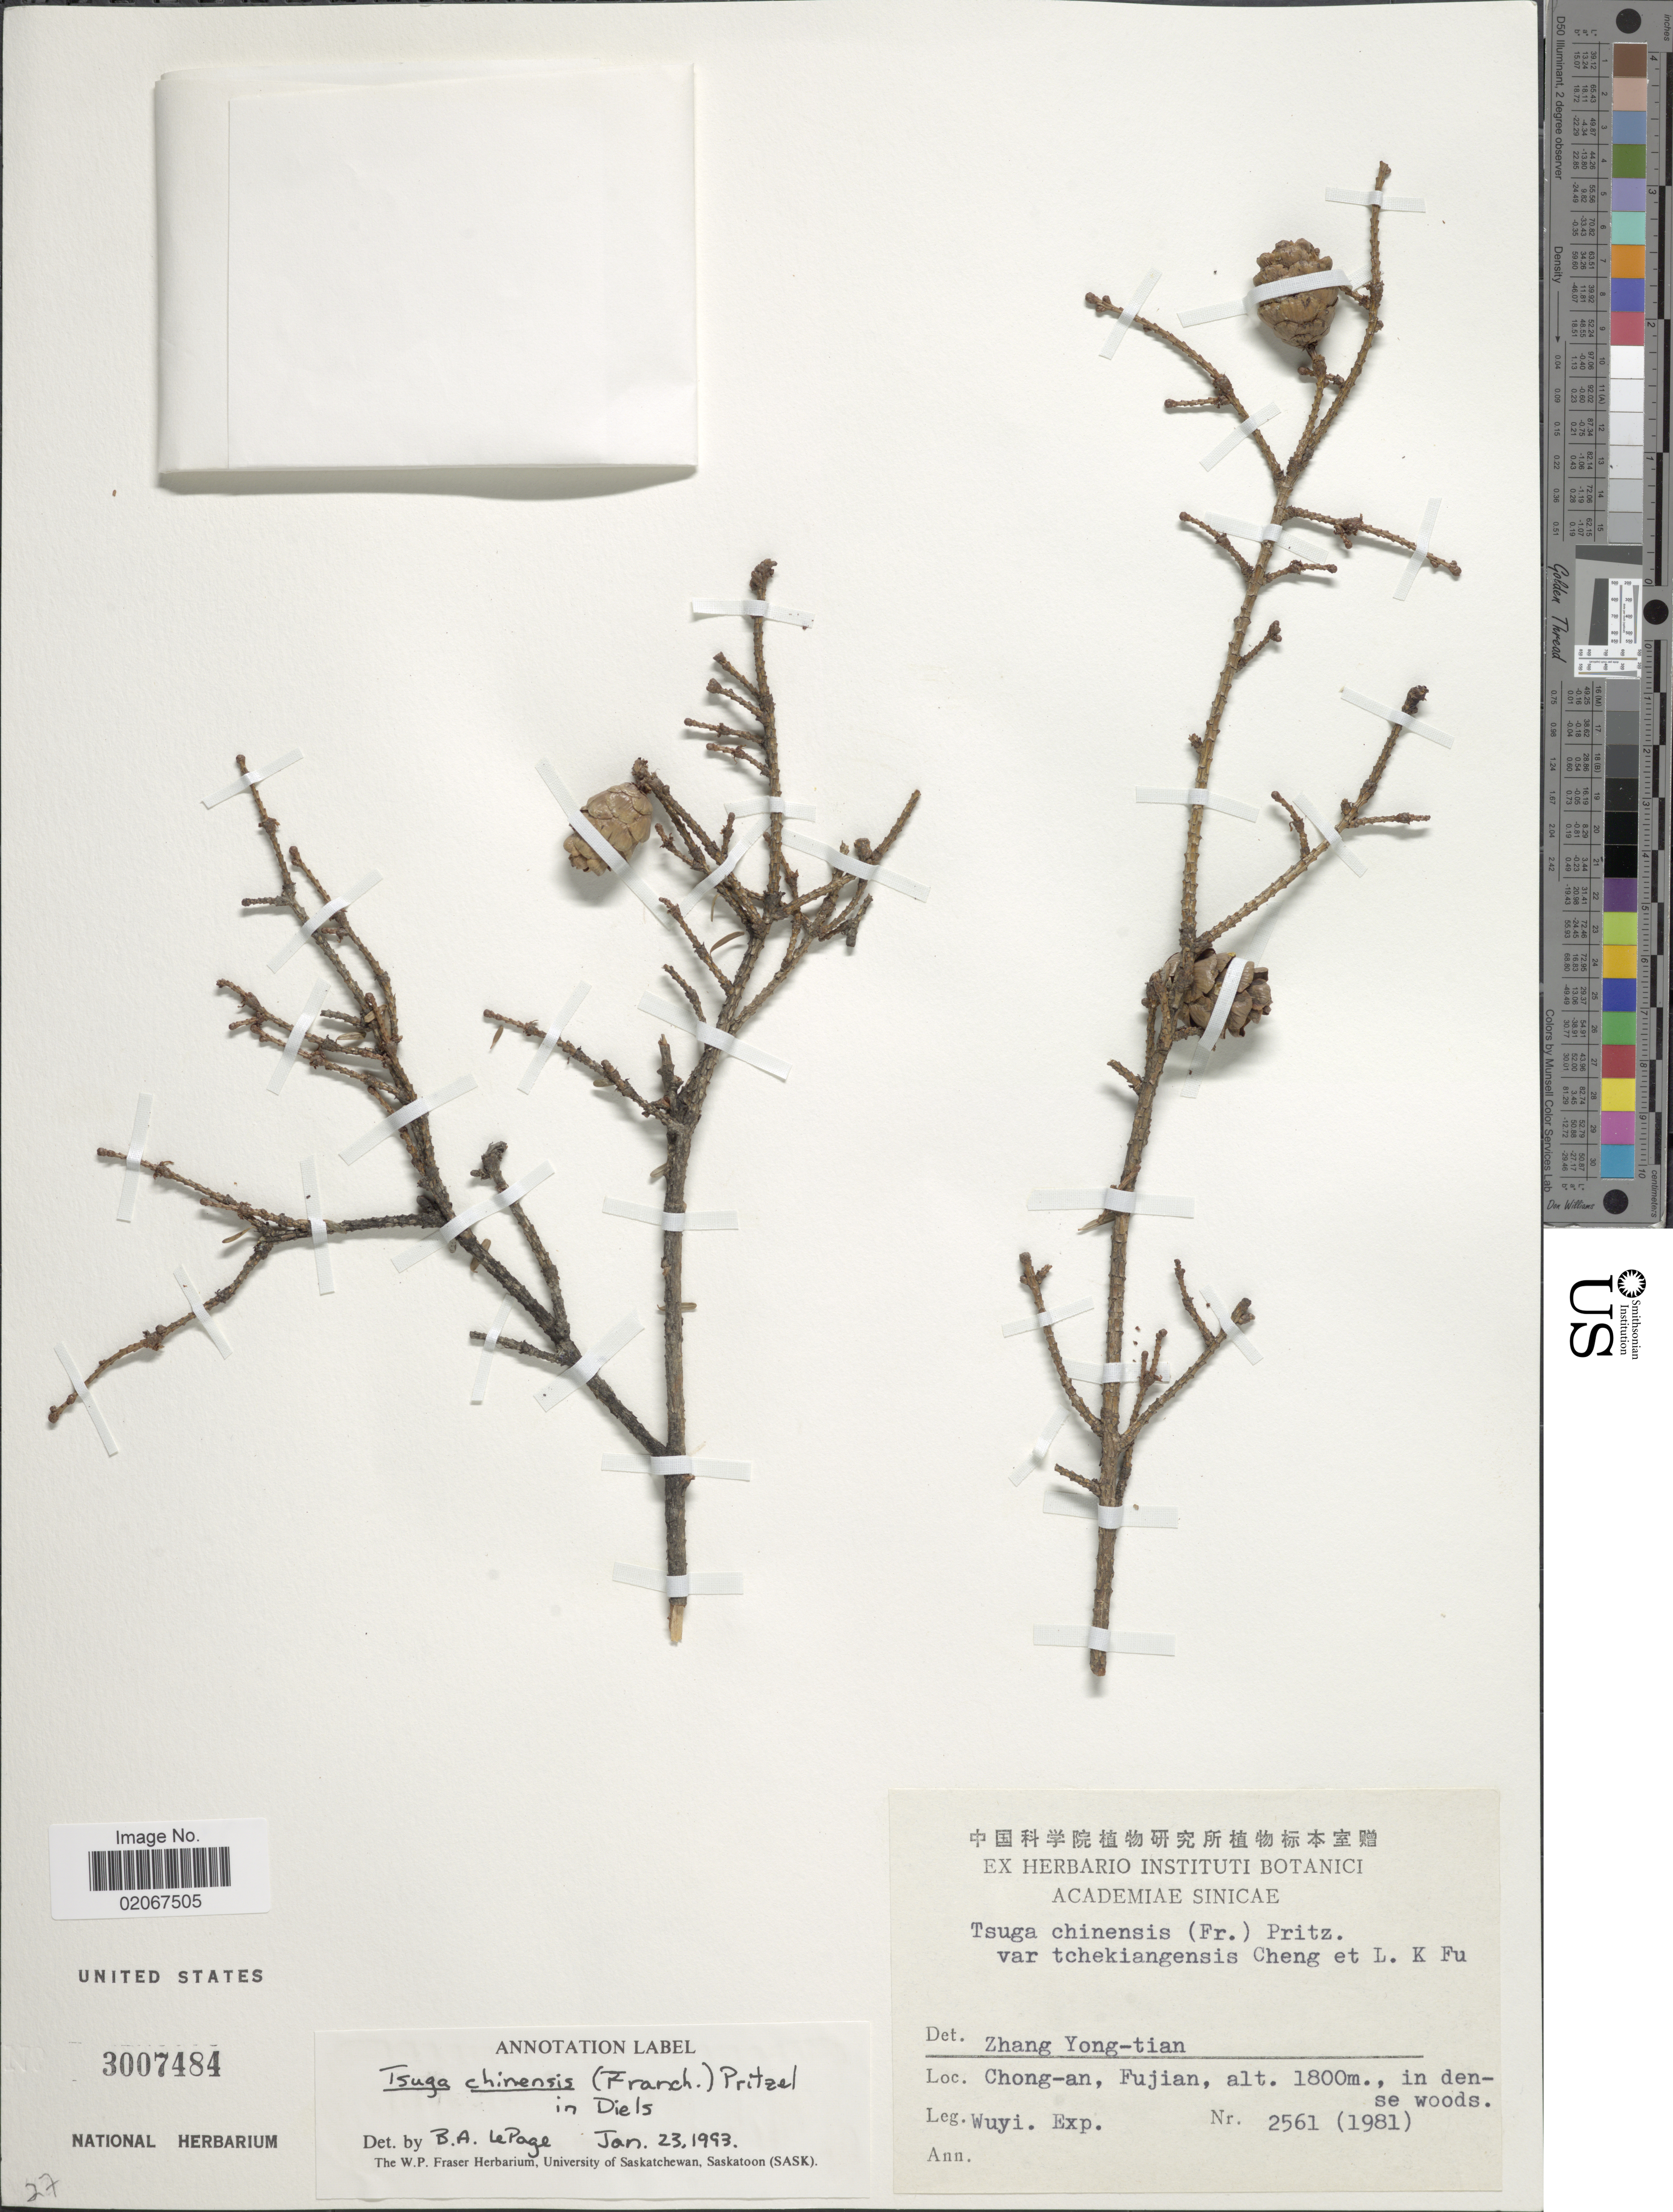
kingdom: Plantae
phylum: Tracheophyta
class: Pinopsida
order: Pinales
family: Pinaceae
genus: Tsuga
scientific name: Tsuga chinensis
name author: (Franch.) Pritz.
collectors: Wuyi Expedition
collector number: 2561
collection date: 1981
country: China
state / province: Fujian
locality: Chong-an, Fujian.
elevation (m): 1800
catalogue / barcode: US 3007484